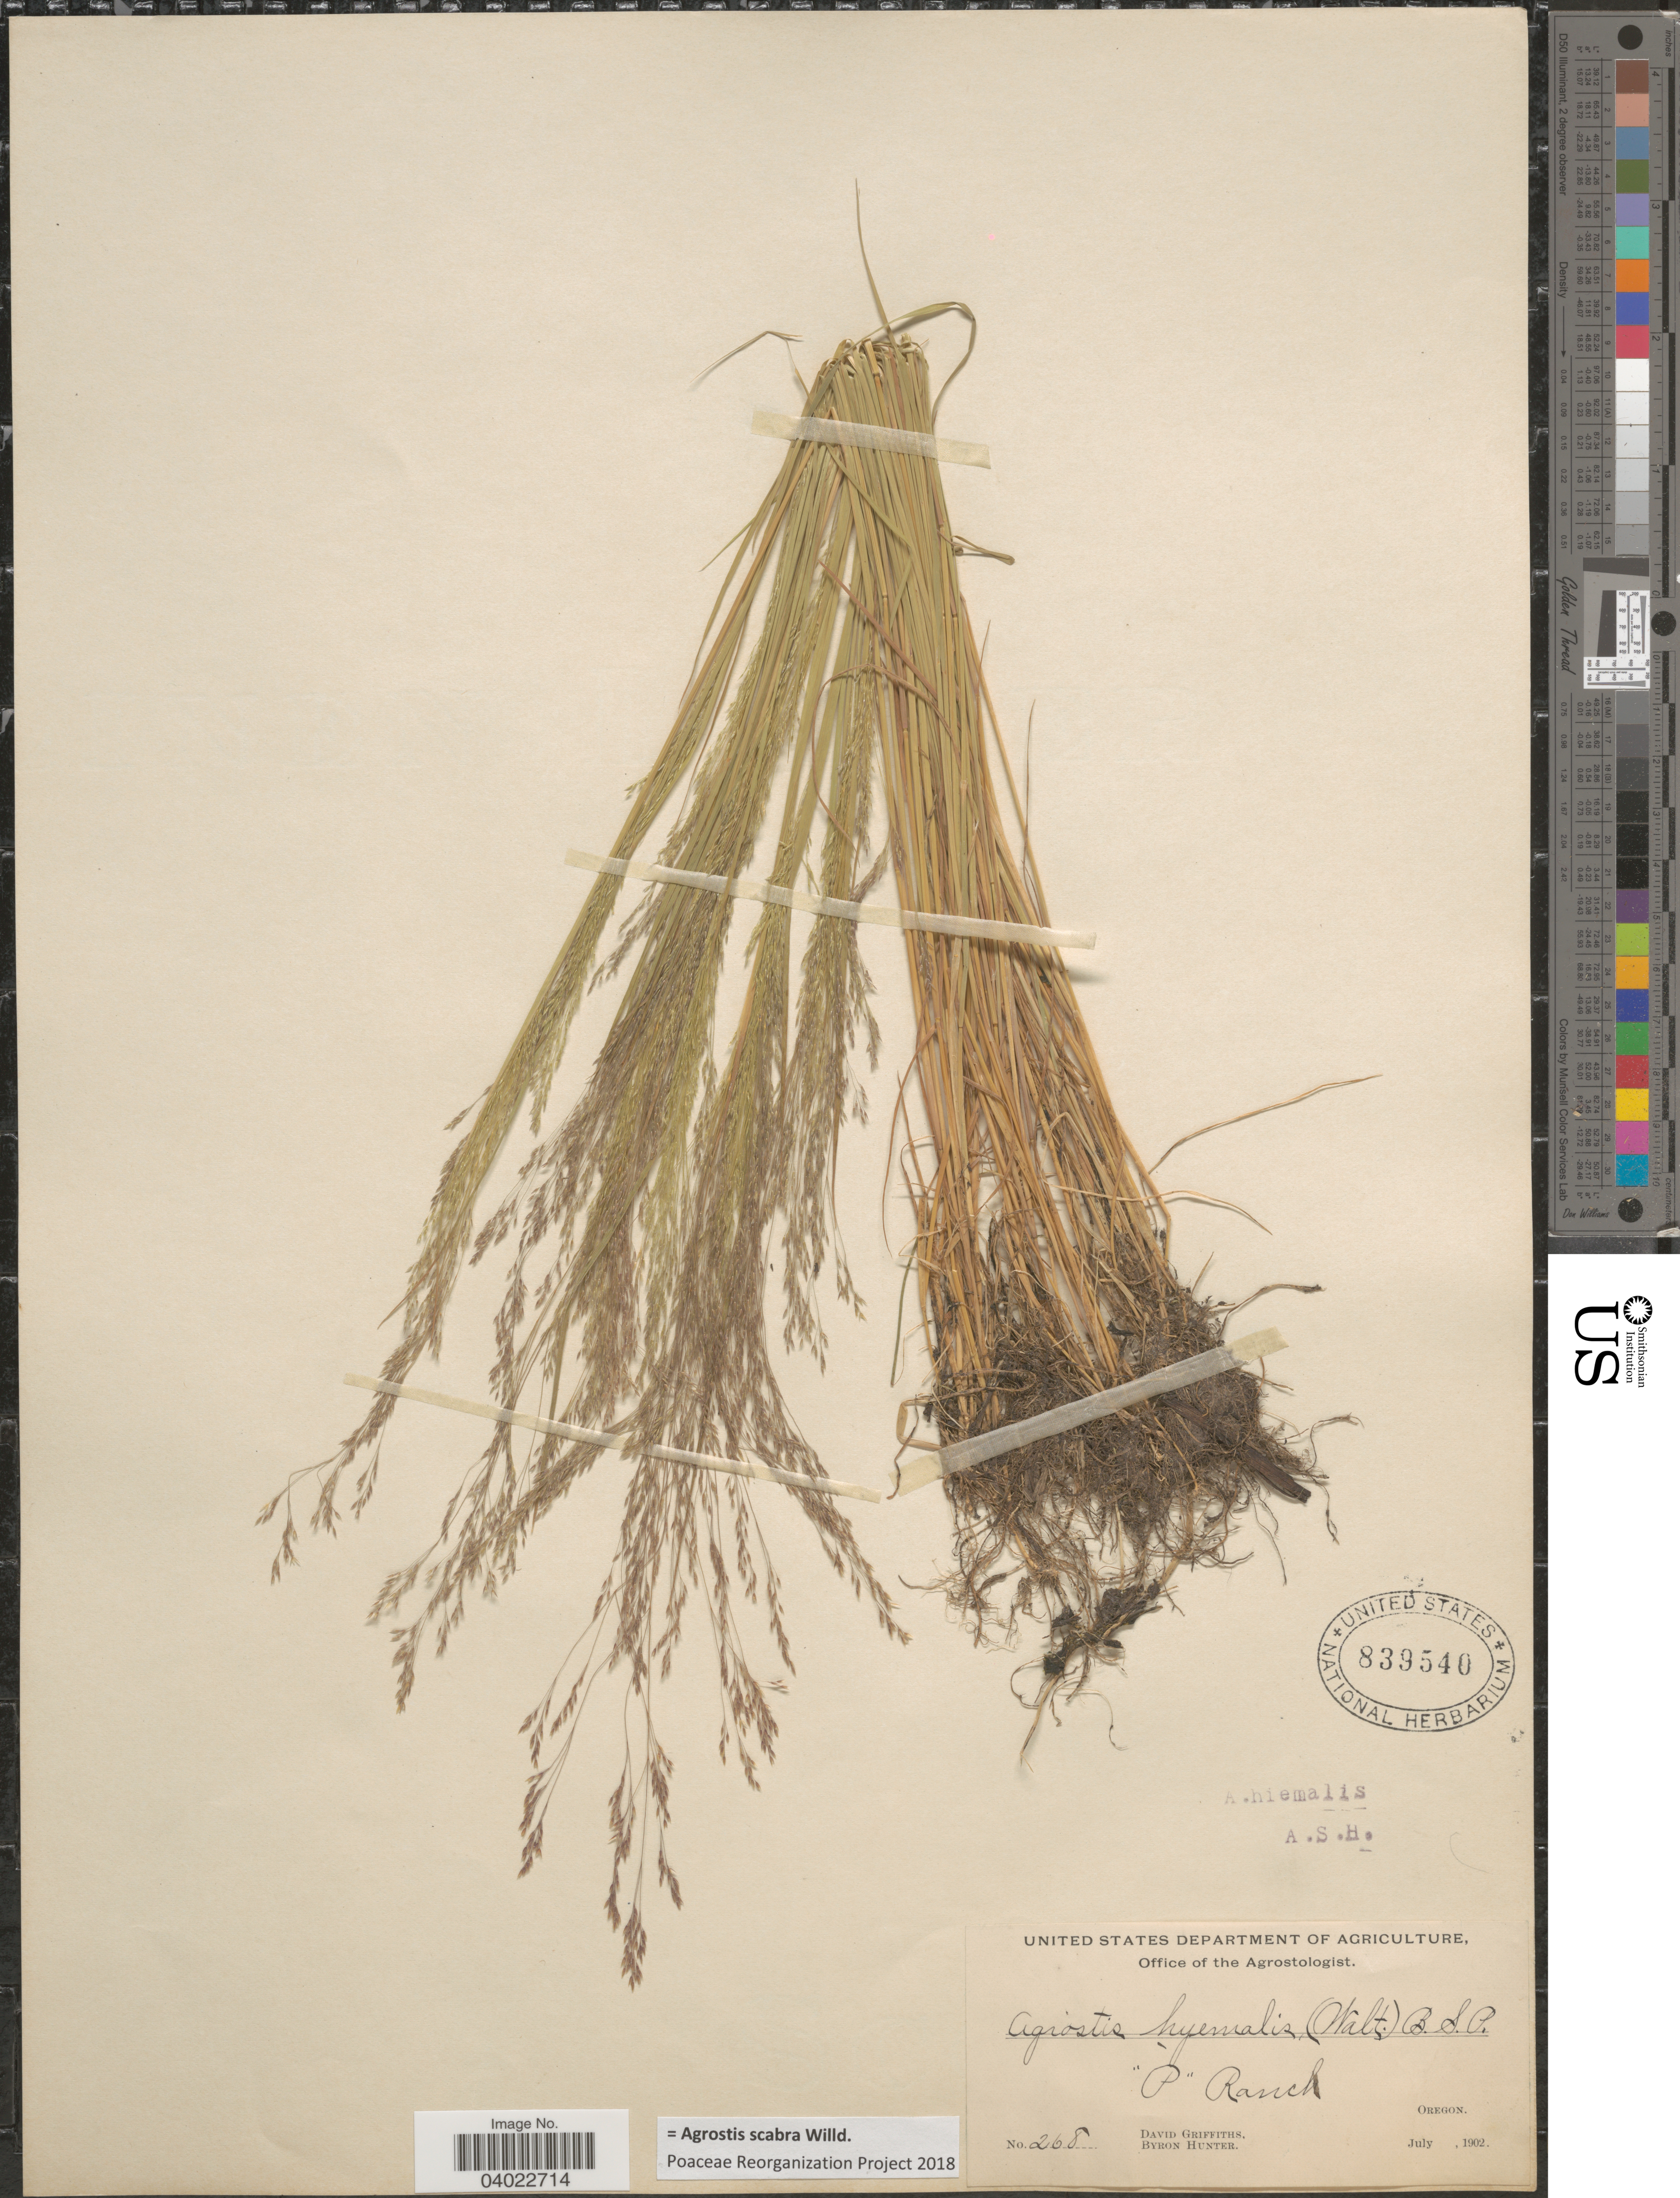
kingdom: Plantae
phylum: Tracheophyta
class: Liliopsida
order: Poales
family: Poaceae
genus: Agrostis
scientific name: Agrostis scabra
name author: Willd.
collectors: D. Griffiths & B. Hunter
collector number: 268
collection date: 1902-07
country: United States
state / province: Oregon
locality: P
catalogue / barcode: US 839540